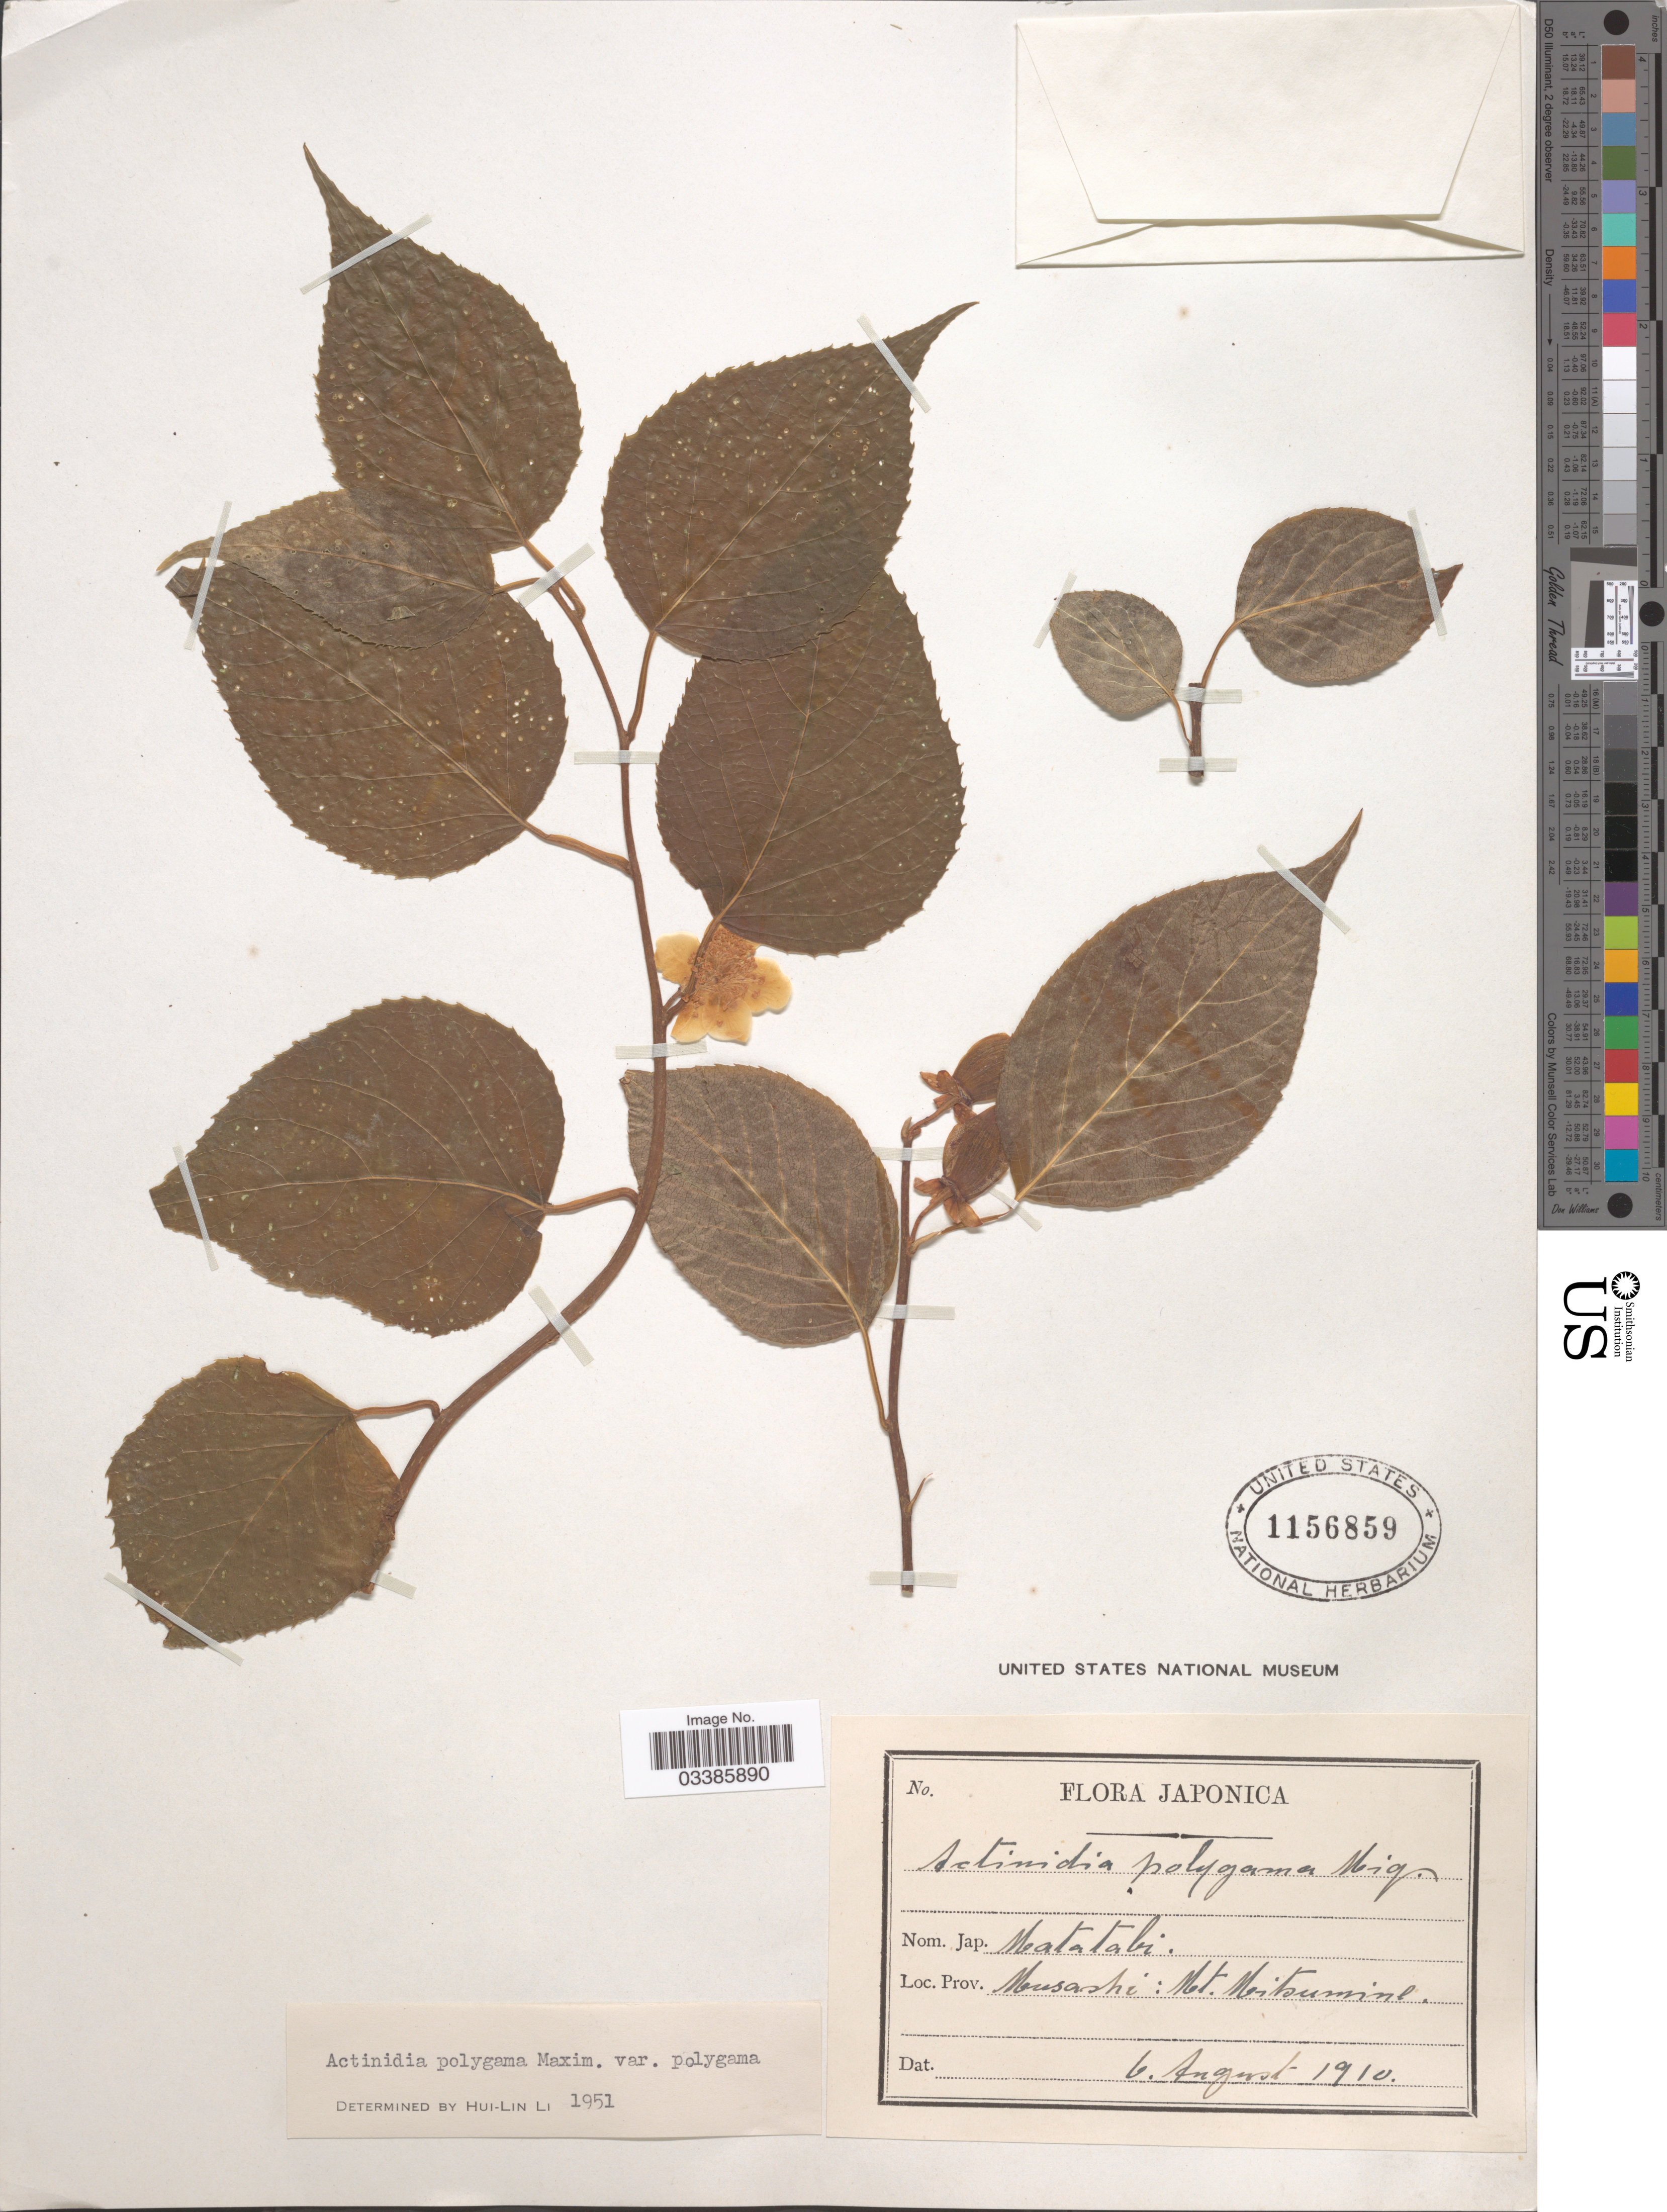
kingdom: Plantae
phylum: Tracheophyta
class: Magnoliopsida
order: Ericales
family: Actinidiaceae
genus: Actinidia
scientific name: Actinidia polygama var. polygama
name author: (Siebold & Zucc.) Planch. ex Maxim.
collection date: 1910-08-06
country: Japan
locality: Prov. Musashi: Mt. Mitsumine.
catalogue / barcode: US 1156859